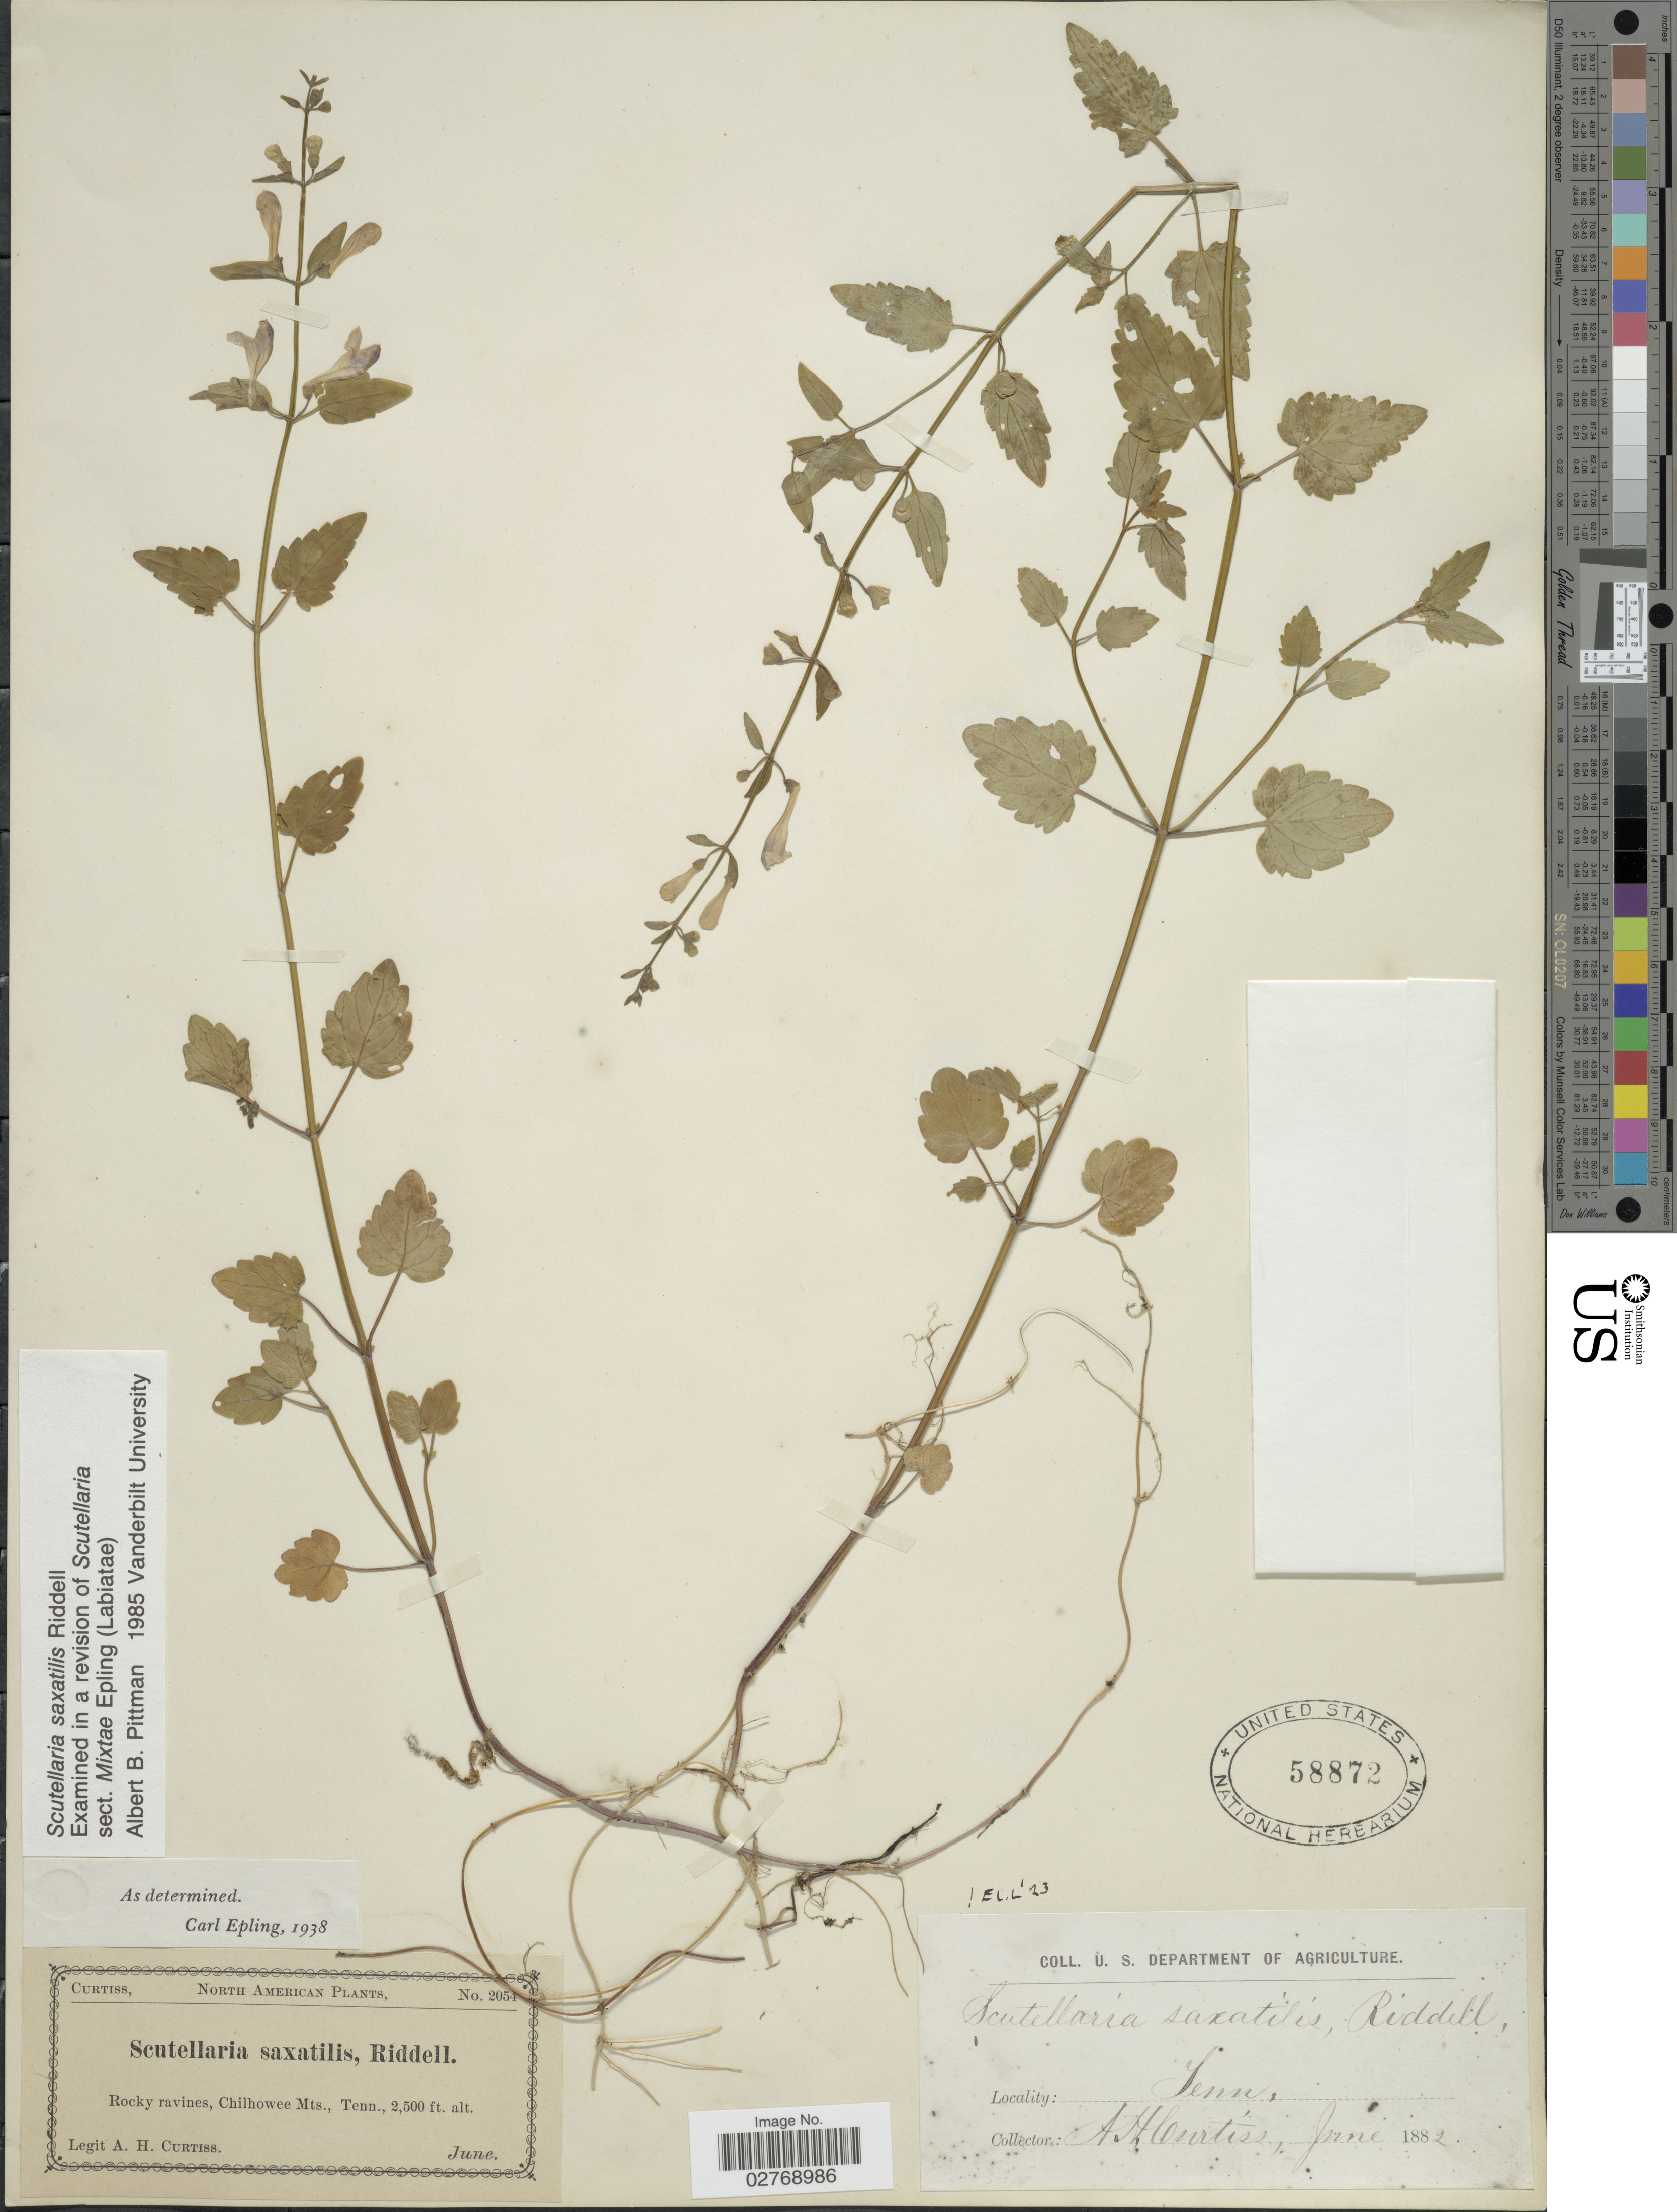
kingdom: Plantae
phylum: Tracheophyta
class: Magnoliopsida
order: Lamiales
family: Lamiaceae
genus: Scutellaria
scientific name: Scutellaria saxatilis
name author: Riddell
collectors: A. H. Curtiss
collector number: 2054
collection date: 1882-06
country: United States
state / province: Tennessee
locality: Rocky ravines, Chilhowee Mts.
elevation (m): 762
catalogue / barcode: US 58872